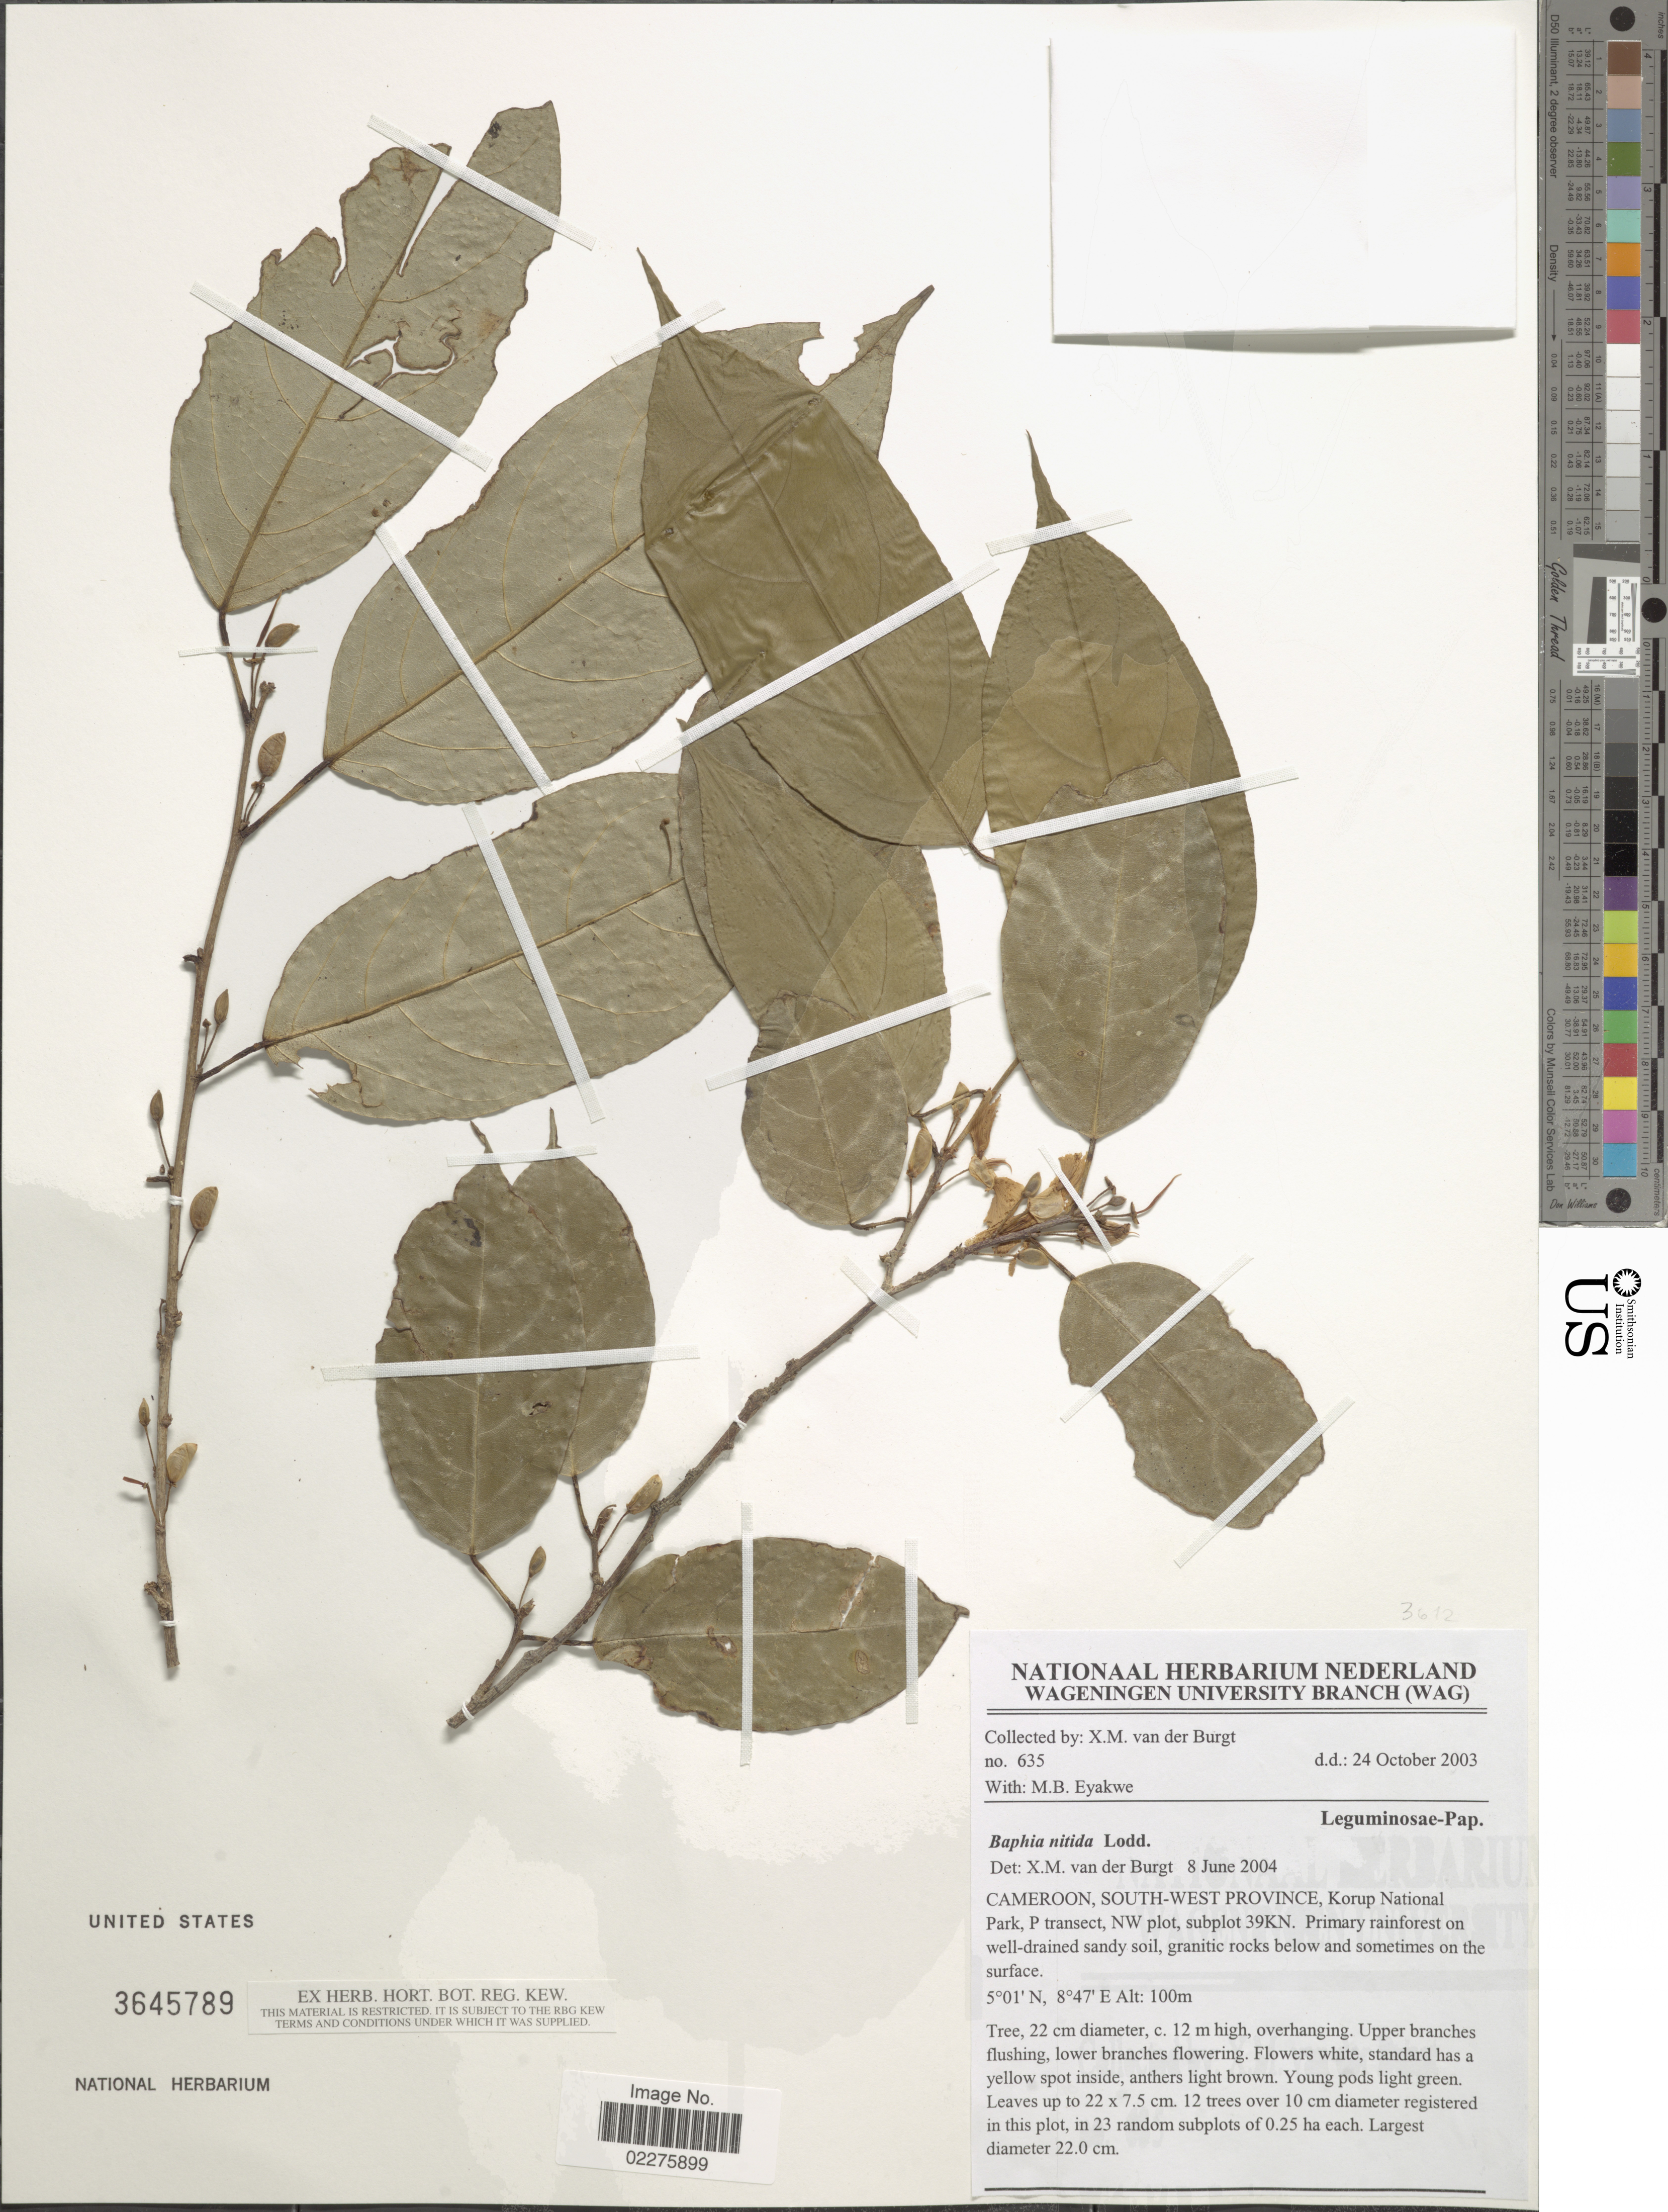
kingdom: Plantae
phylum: Tracheophyta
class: Magnoliopsida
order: Fabales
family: Fabaceae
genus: Baphia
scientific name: Baphia nitida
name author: Lodd.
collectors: X. M. van der Burgt & M. Eyakwe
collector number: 635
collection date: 2003-10-24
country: Cameroon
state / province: Sud-Ouest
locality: South-West Province, Korup National Park, P transect, NW plot, subplot 39 KN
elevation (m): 100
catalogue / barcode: US 3645789